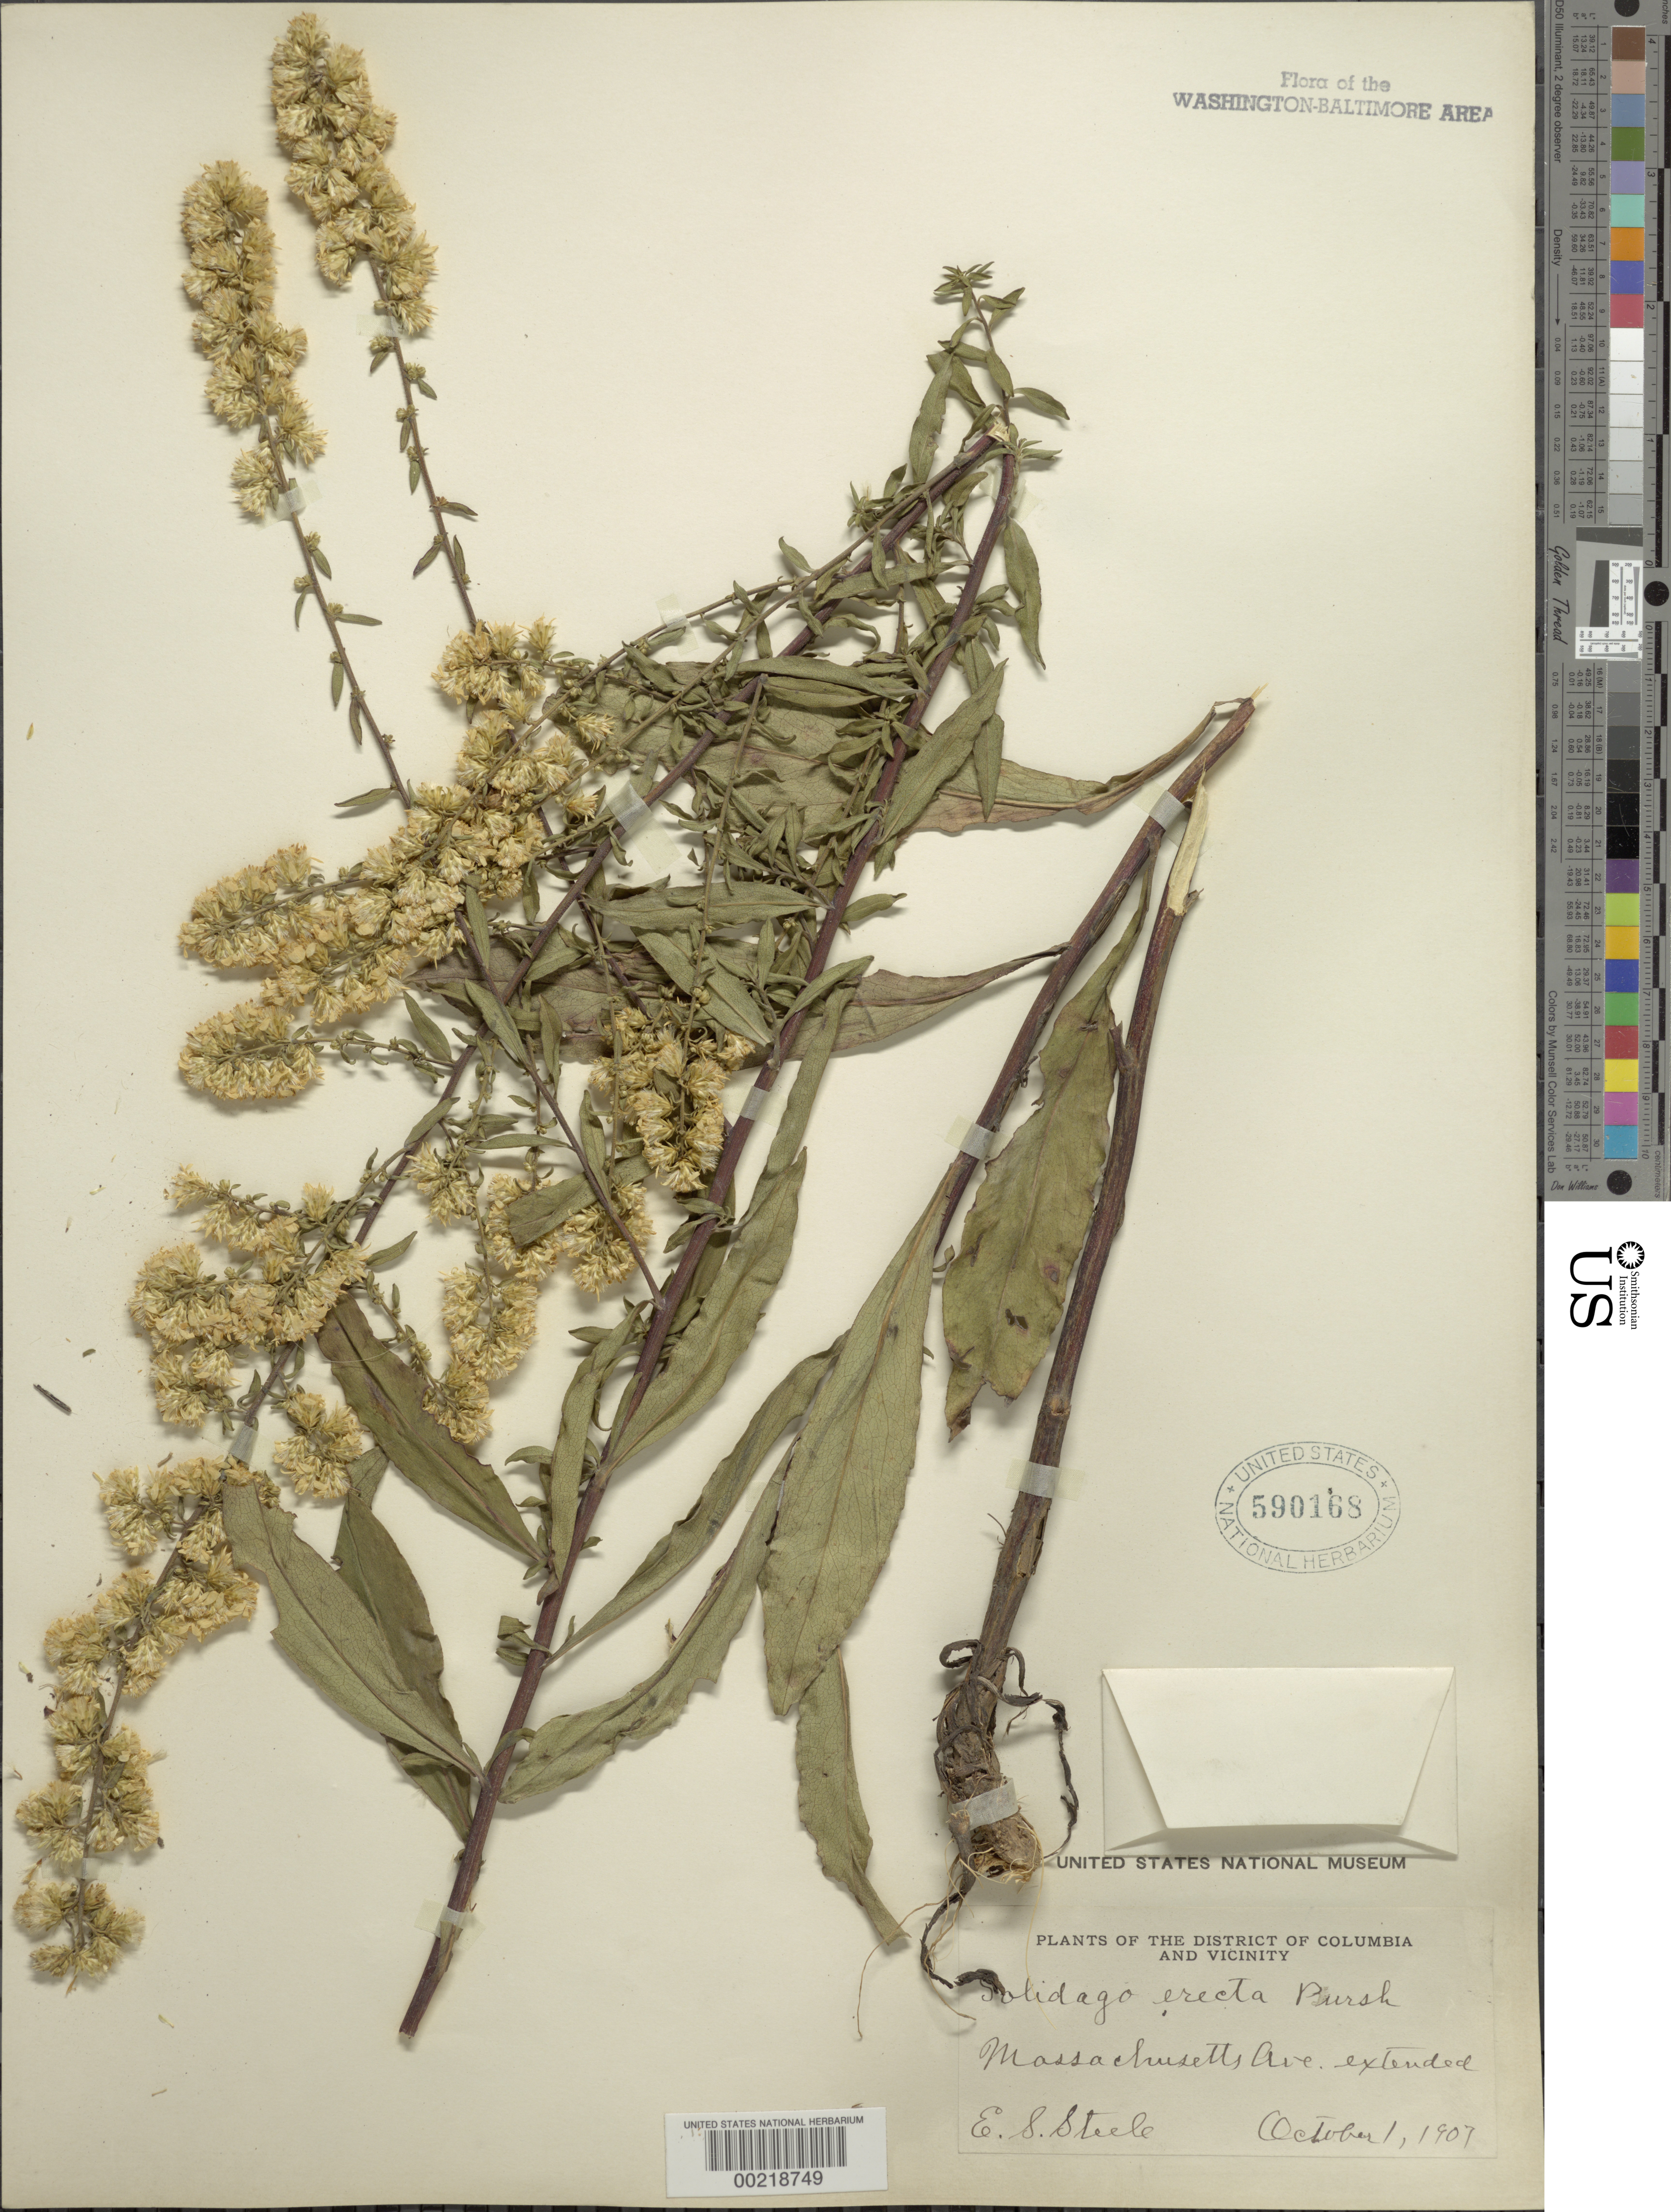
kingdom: Plantae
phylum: Tracheophyta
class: Magnoliopsida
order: Asterales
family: Asteraceae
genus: Solidago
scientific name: Solidago erecta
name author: Pursh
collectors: E. Steele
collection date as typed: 01 Oct 1907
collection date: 1907-10-01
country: United States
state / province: District of Columbia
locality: Mass. Ave. ext.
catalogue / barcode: US 590168